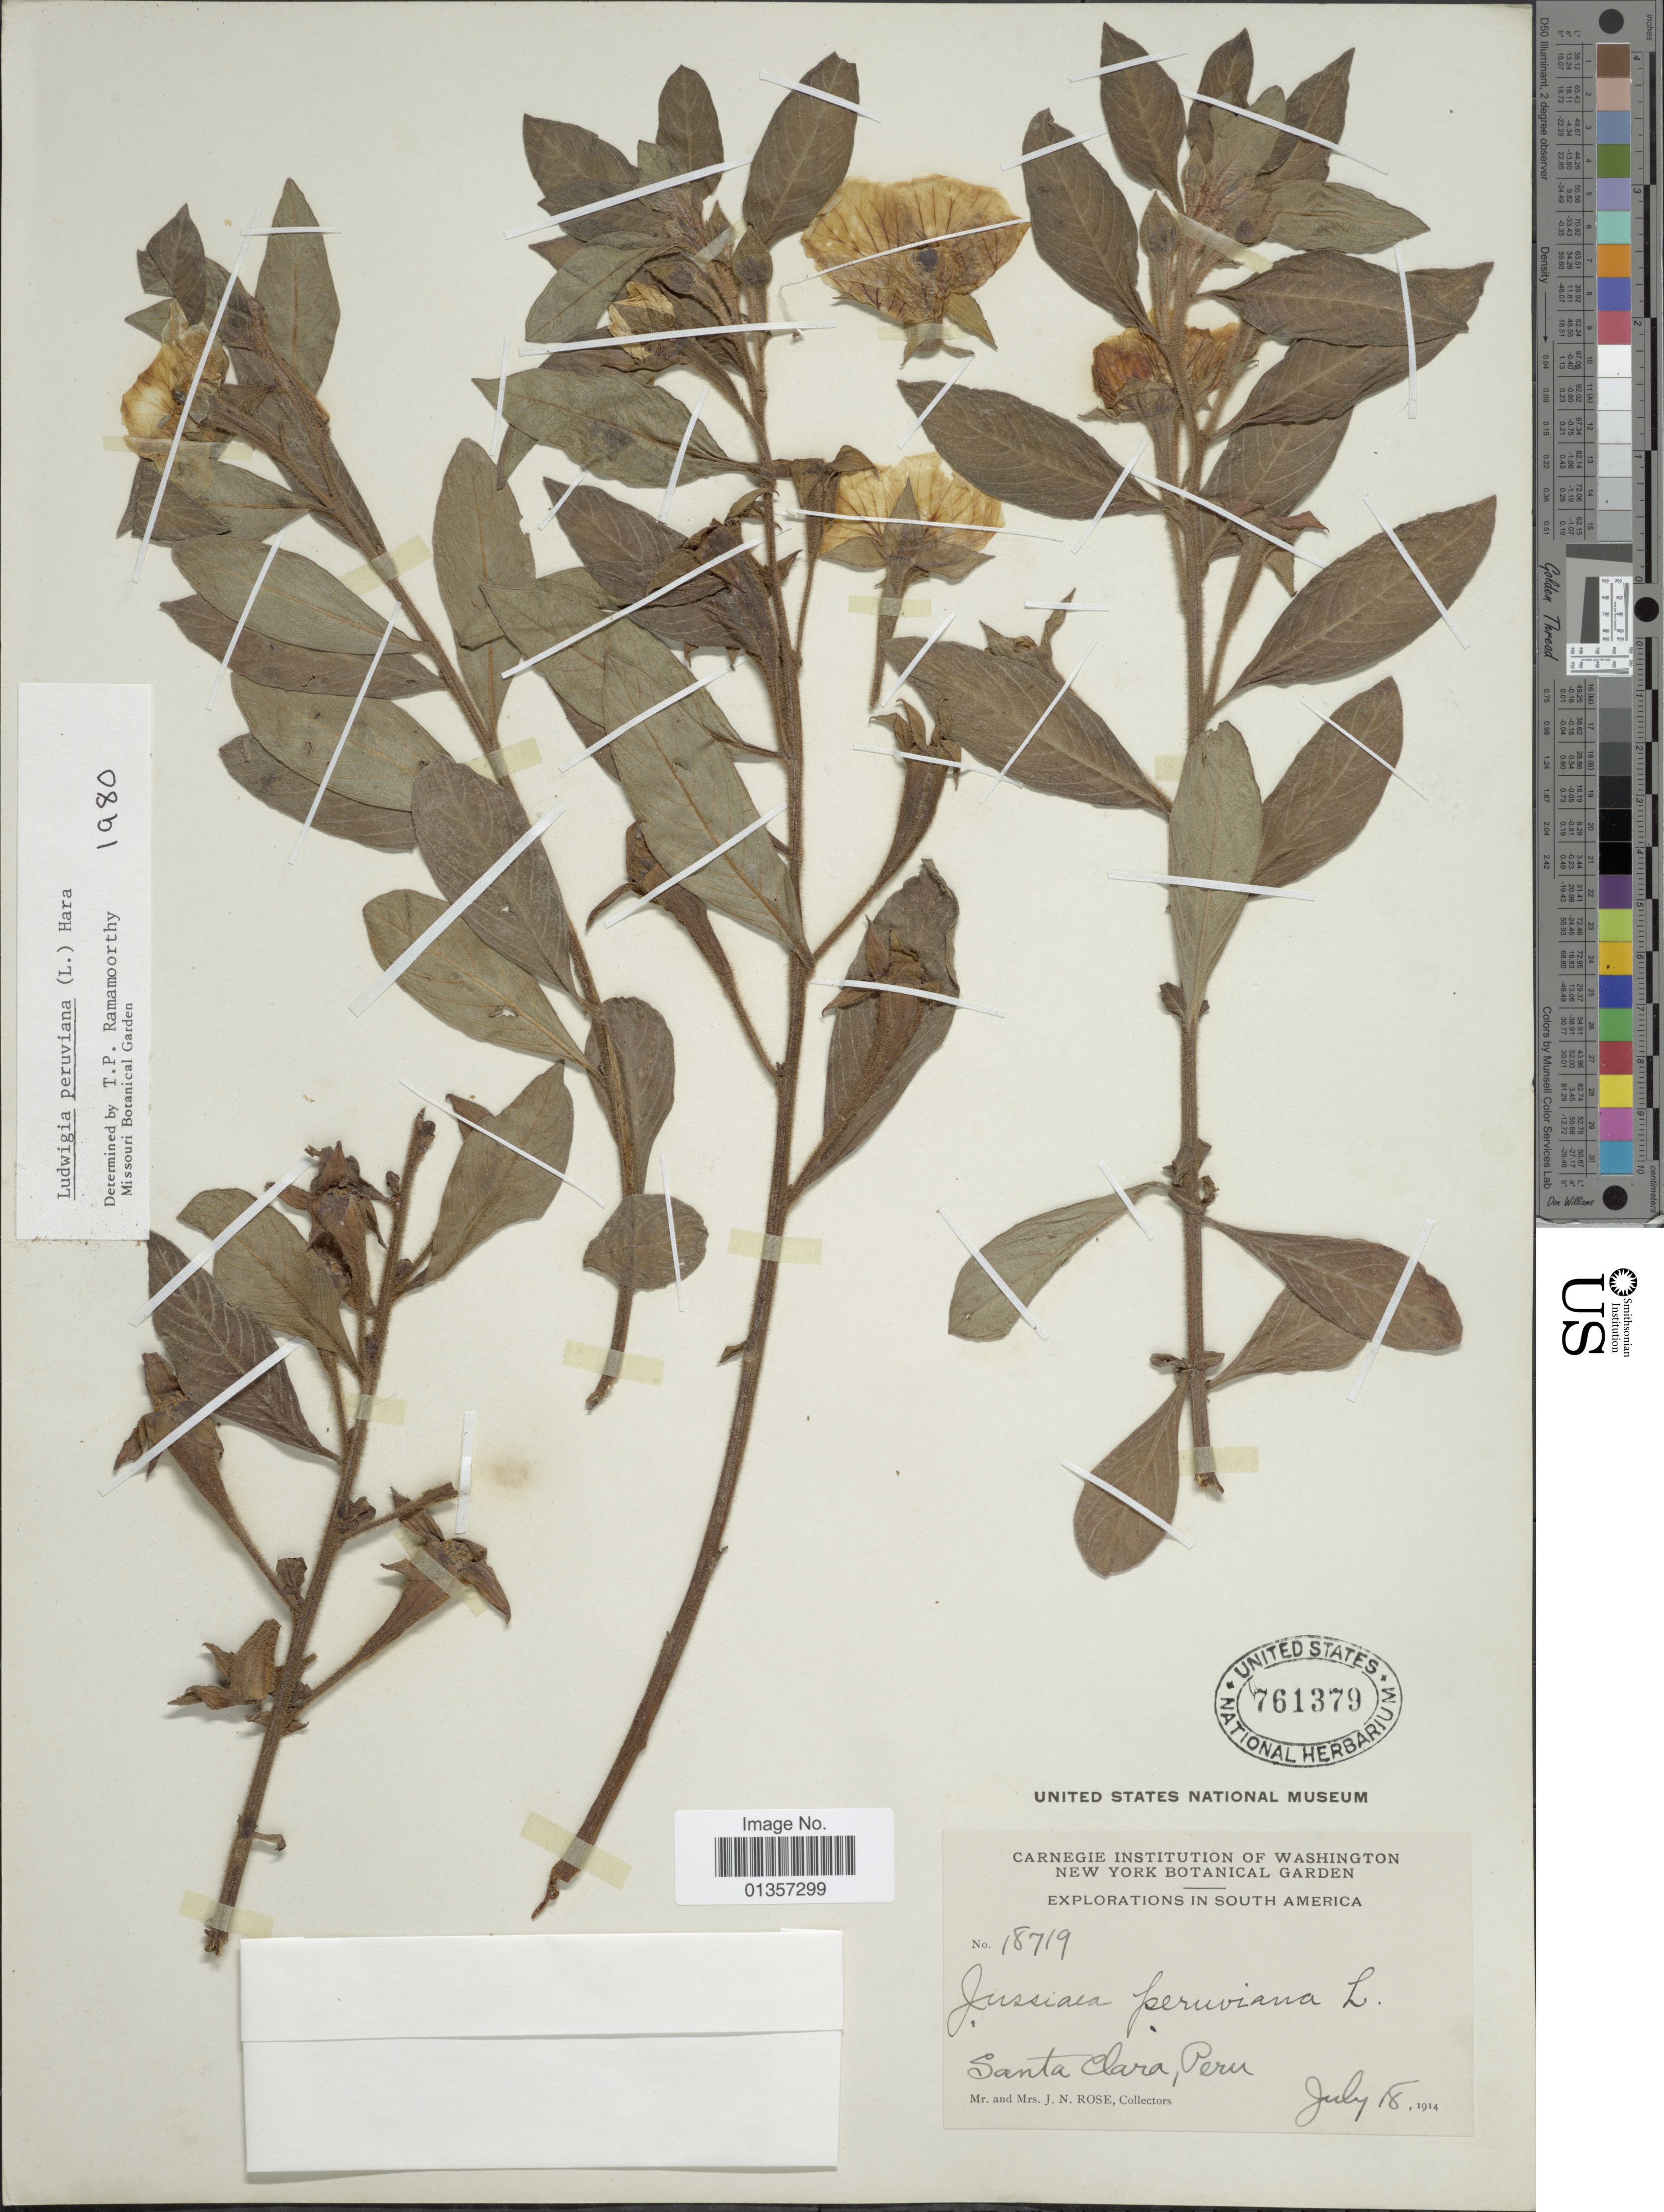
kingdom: Plantae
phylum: Tracheophyta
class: Magnoliopsida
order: Myrtales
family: Onagraceae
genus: Ludwigia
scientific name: Ludwigia peruviana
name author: (L.) H. Hara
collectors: J. N. Rose & J. N. Rose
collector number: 18719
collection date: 1914-07-18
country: Peru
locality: Santa Clara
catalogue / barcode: US 761379